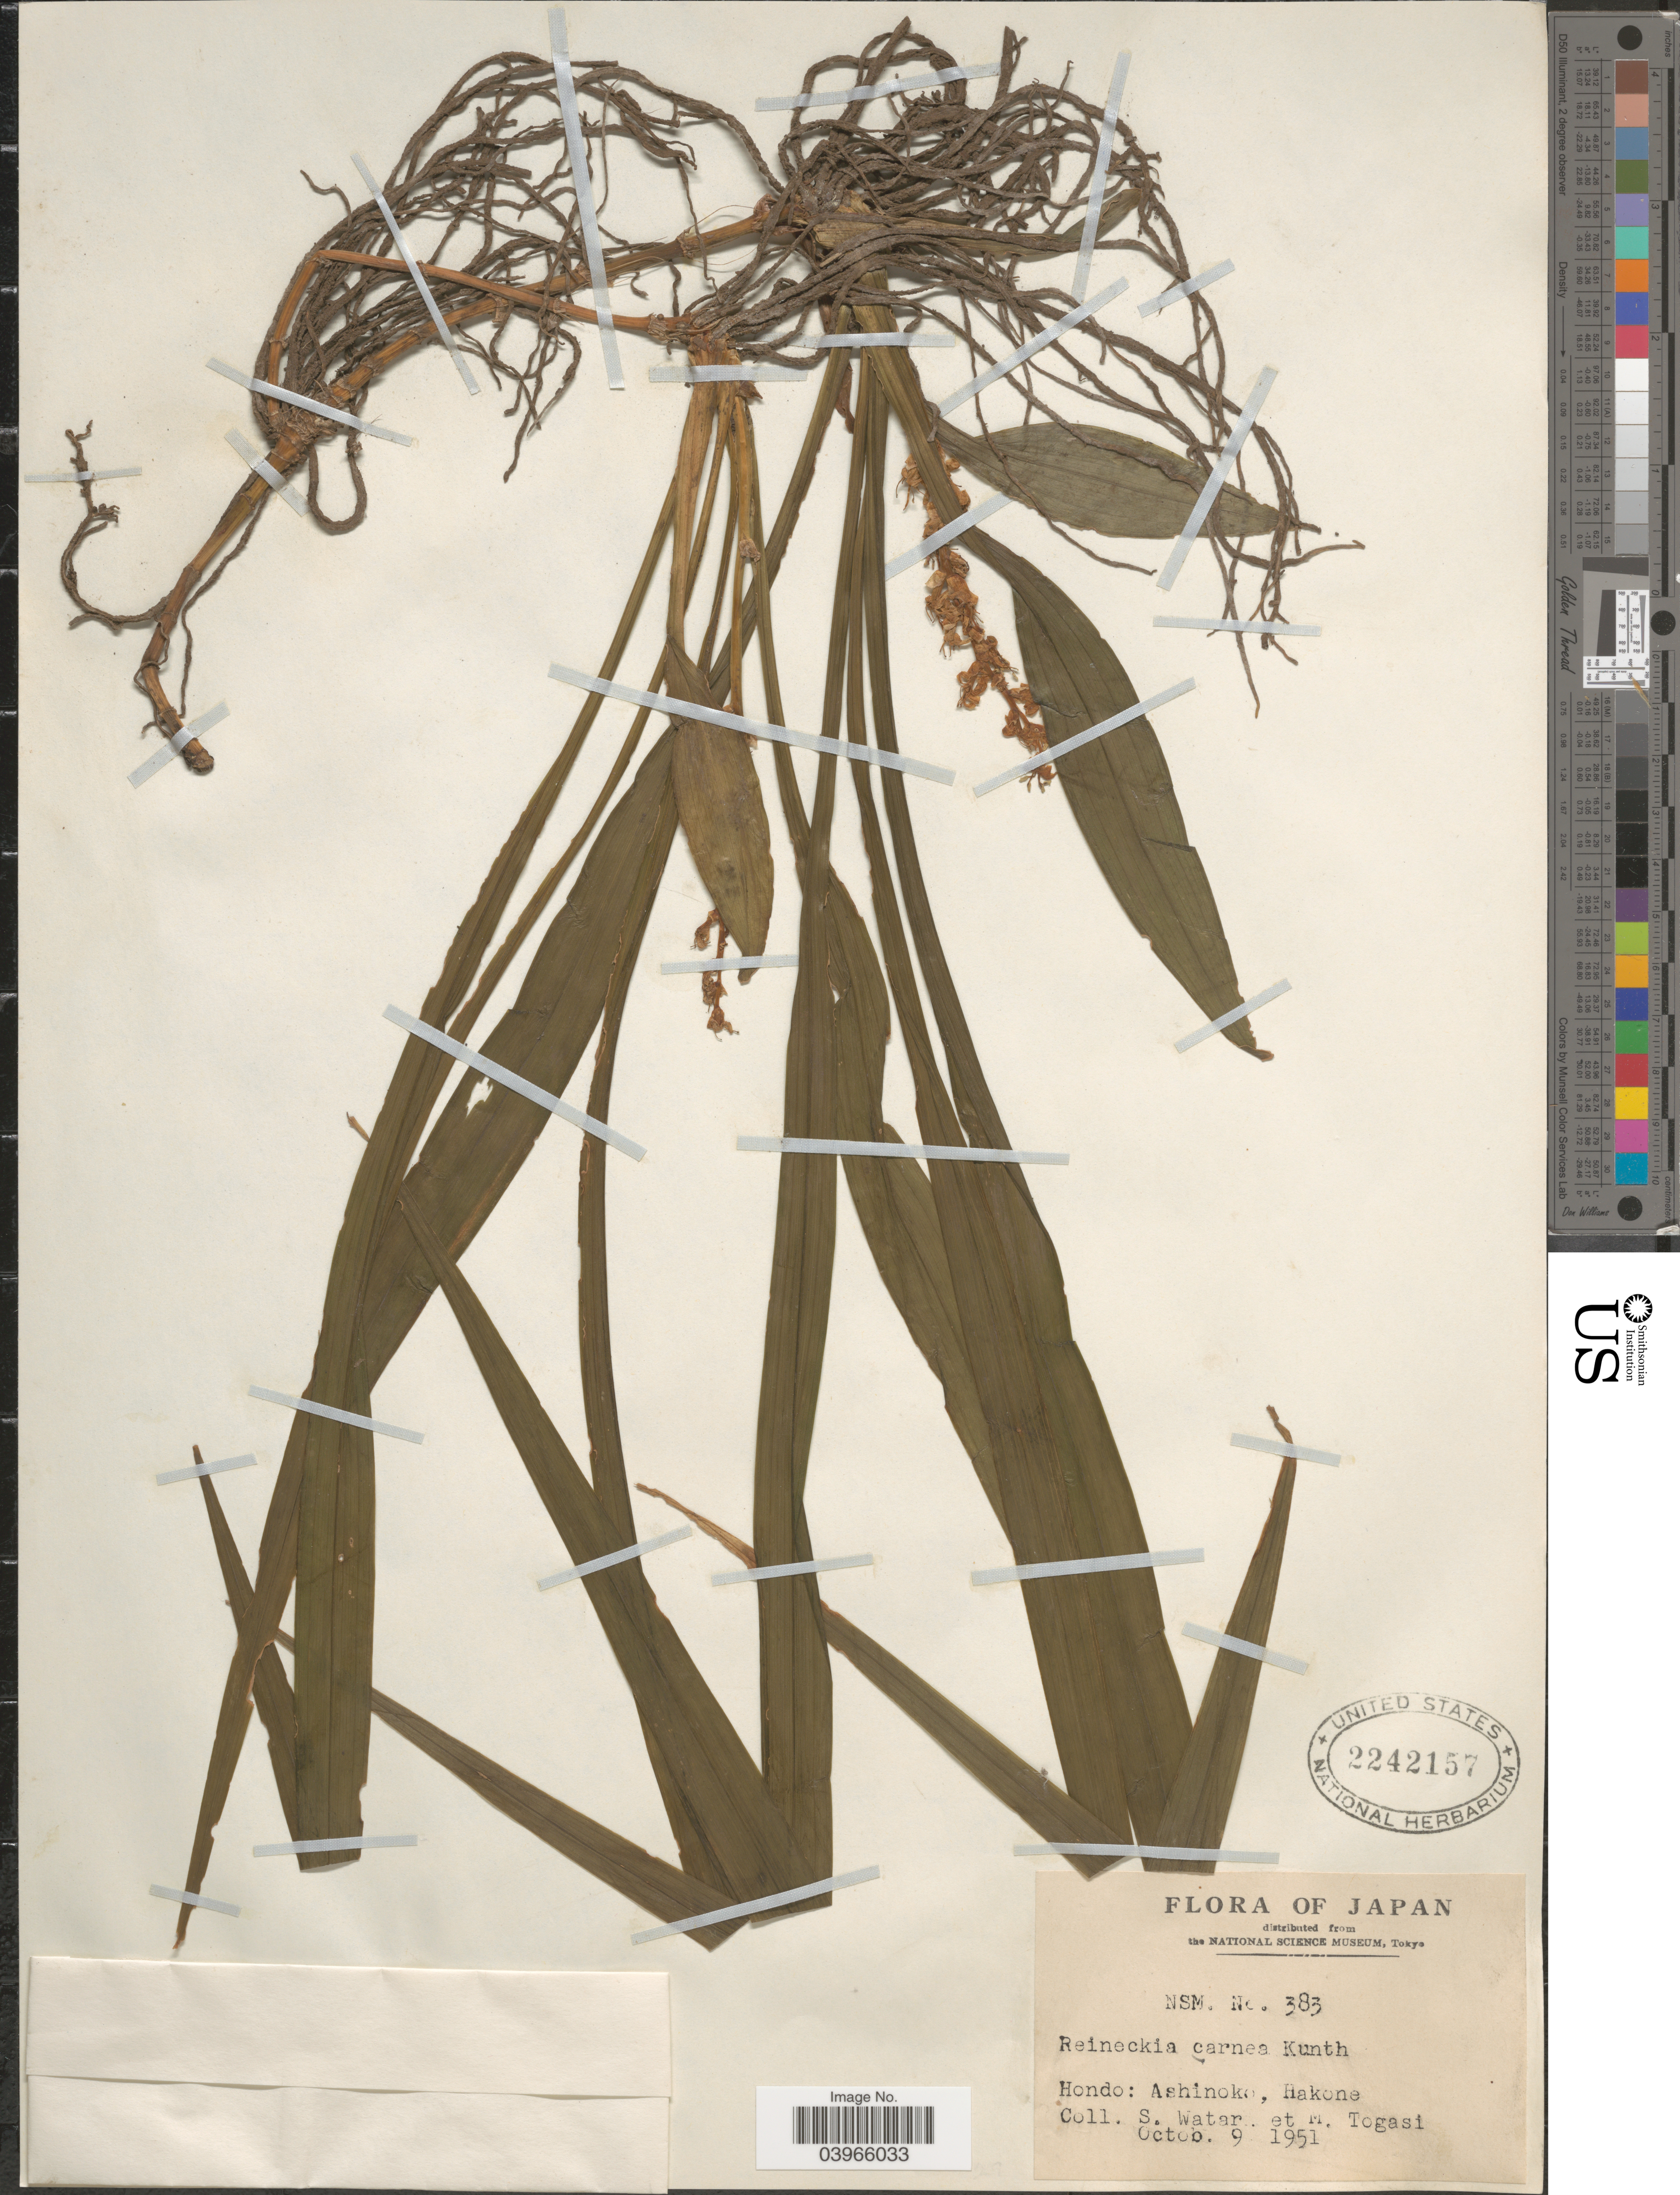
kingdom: Plantae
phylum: Tracheophyta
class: Liliopsida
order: Asparagales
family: Asparagaceae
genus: Reineckea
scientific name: Reineckea carnea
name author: (Andrews) Kunth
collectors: S. Watar & M. Togasi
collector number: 383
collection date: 1951-10-09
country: Japan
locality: Hondo: Ashinoko, Hakone.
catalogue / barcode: US 2242157